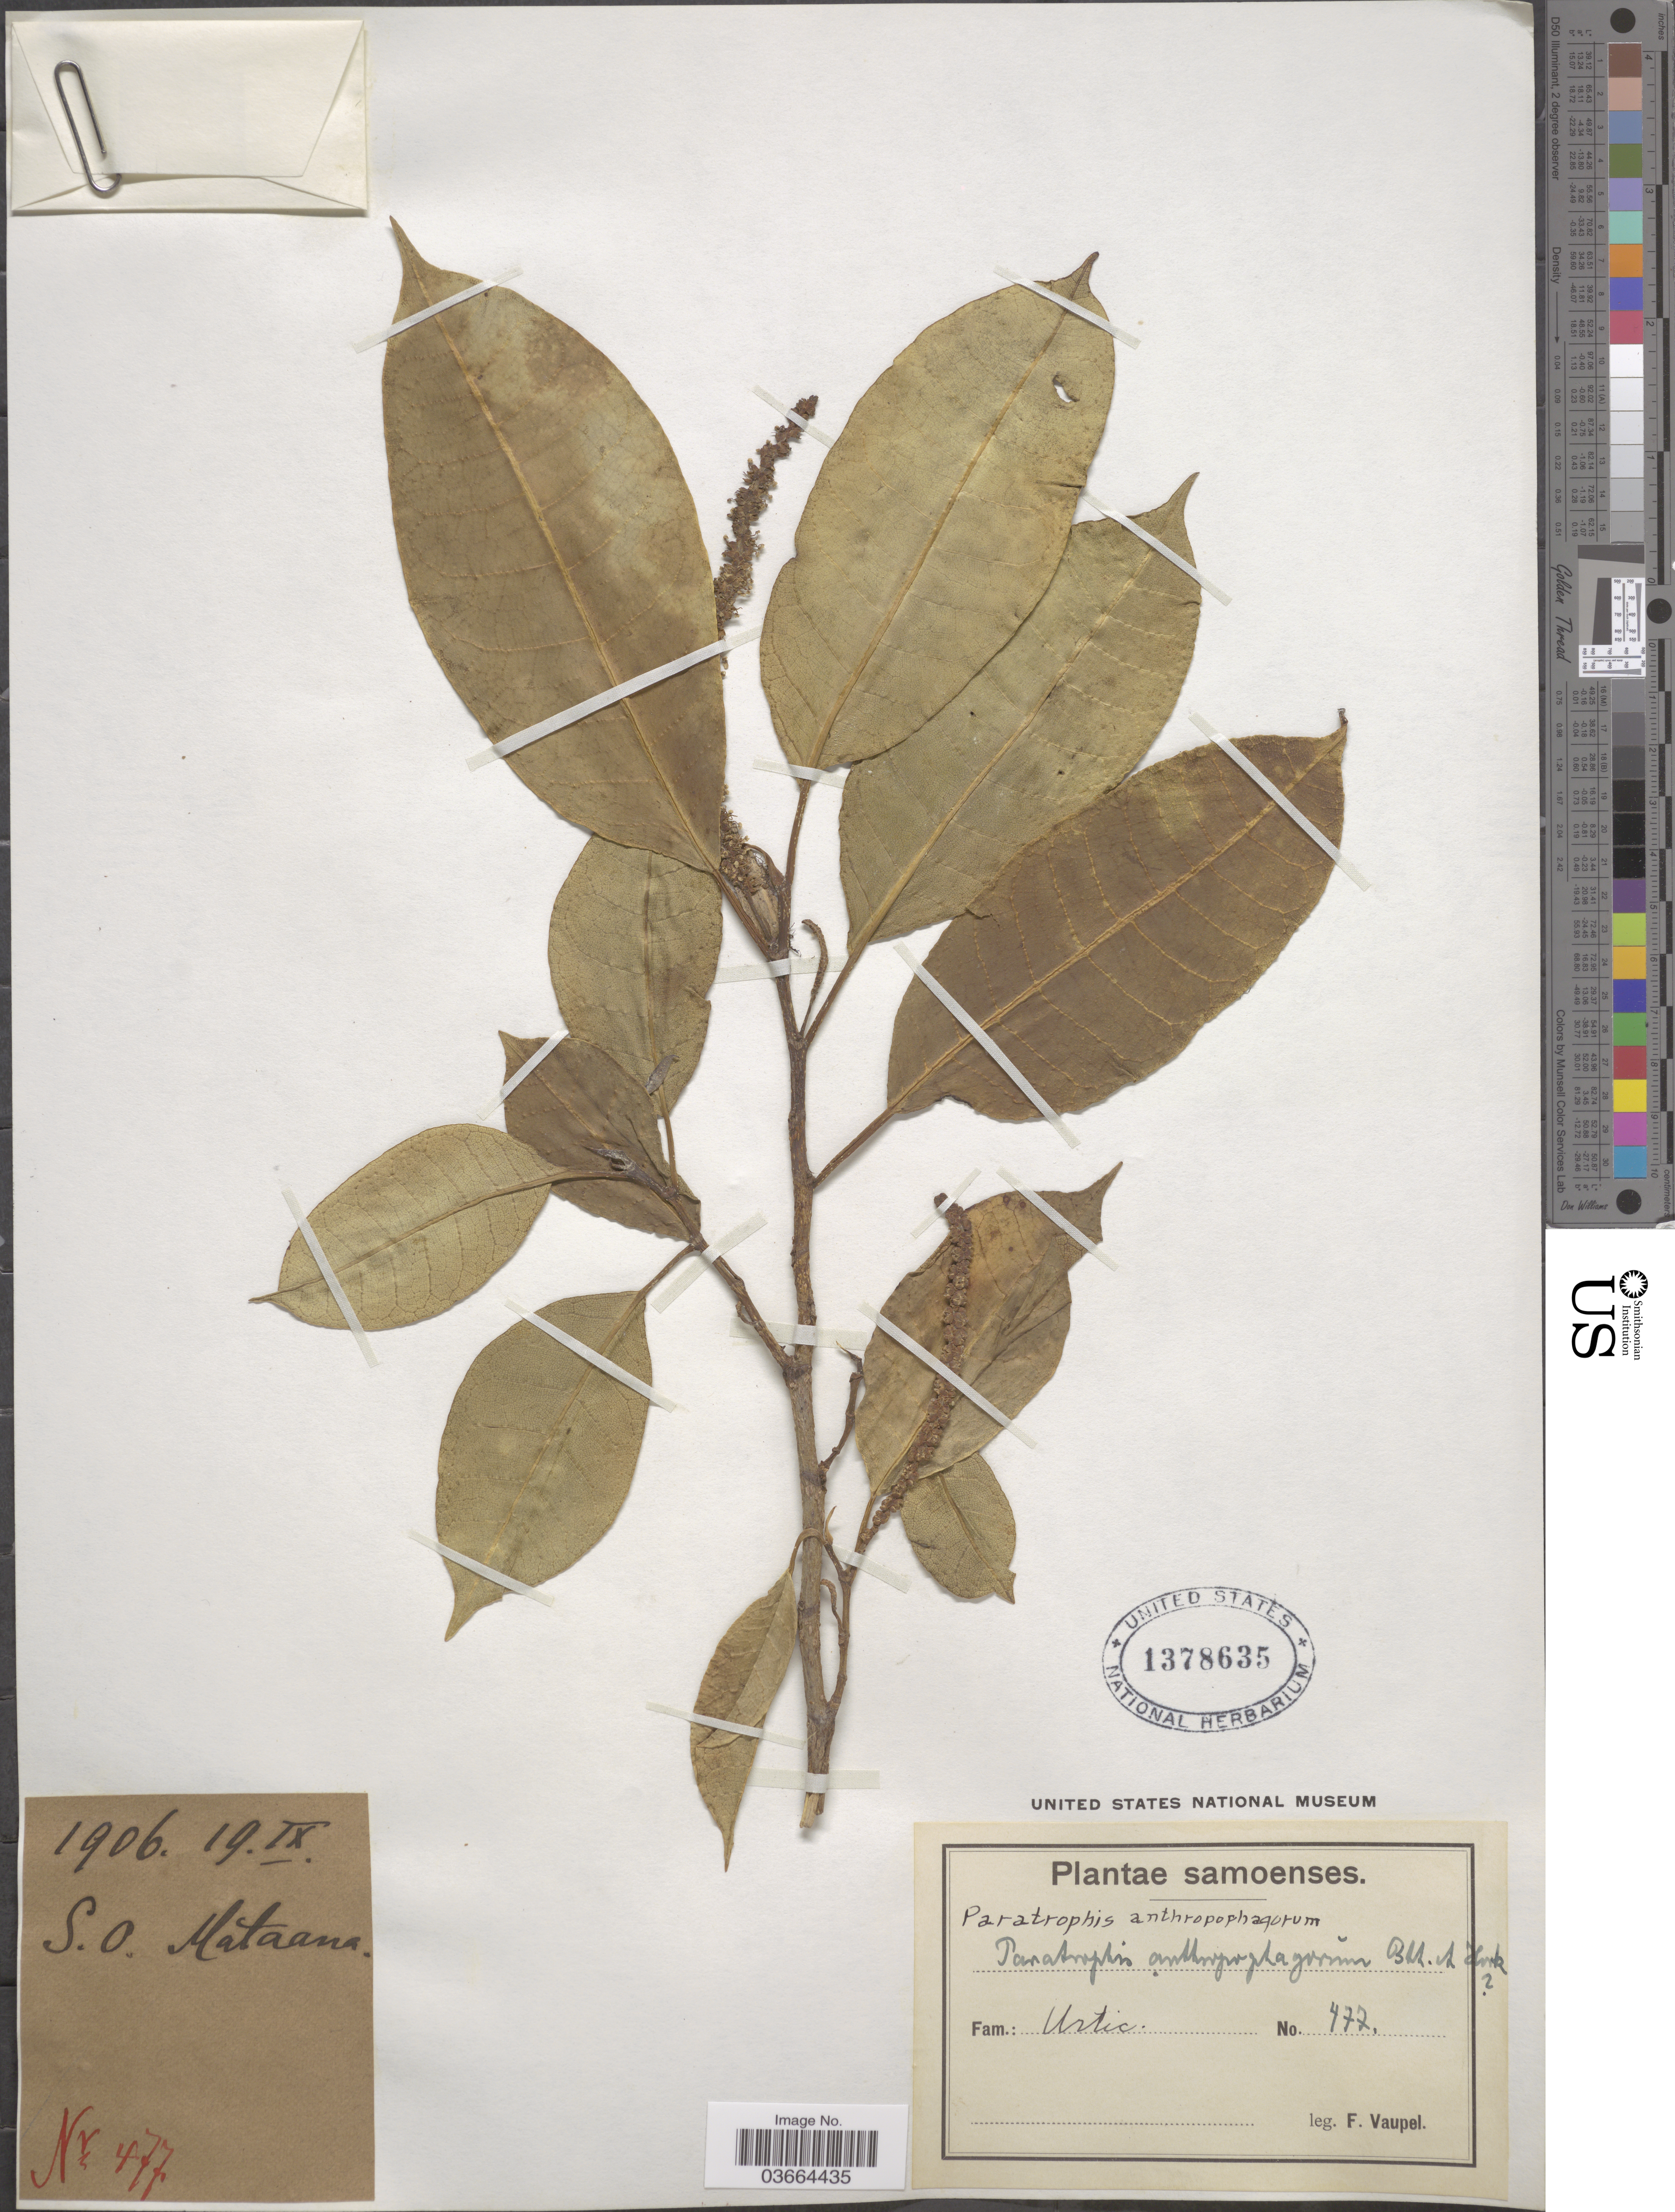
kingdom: Plantae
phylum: Tracheophyta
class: Magnoliopsida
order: Rosales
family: Moraceae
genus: Paratrophis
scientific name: Paratrophis anthropophagorum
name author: (Seem.) Benth. & Hook. f. ex Drake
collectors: F. Vaupel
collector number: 477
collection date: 1906-09-19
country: Samoa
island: Savaii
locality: Samoenses. S.O. Mataana.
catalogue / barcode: US 1378635